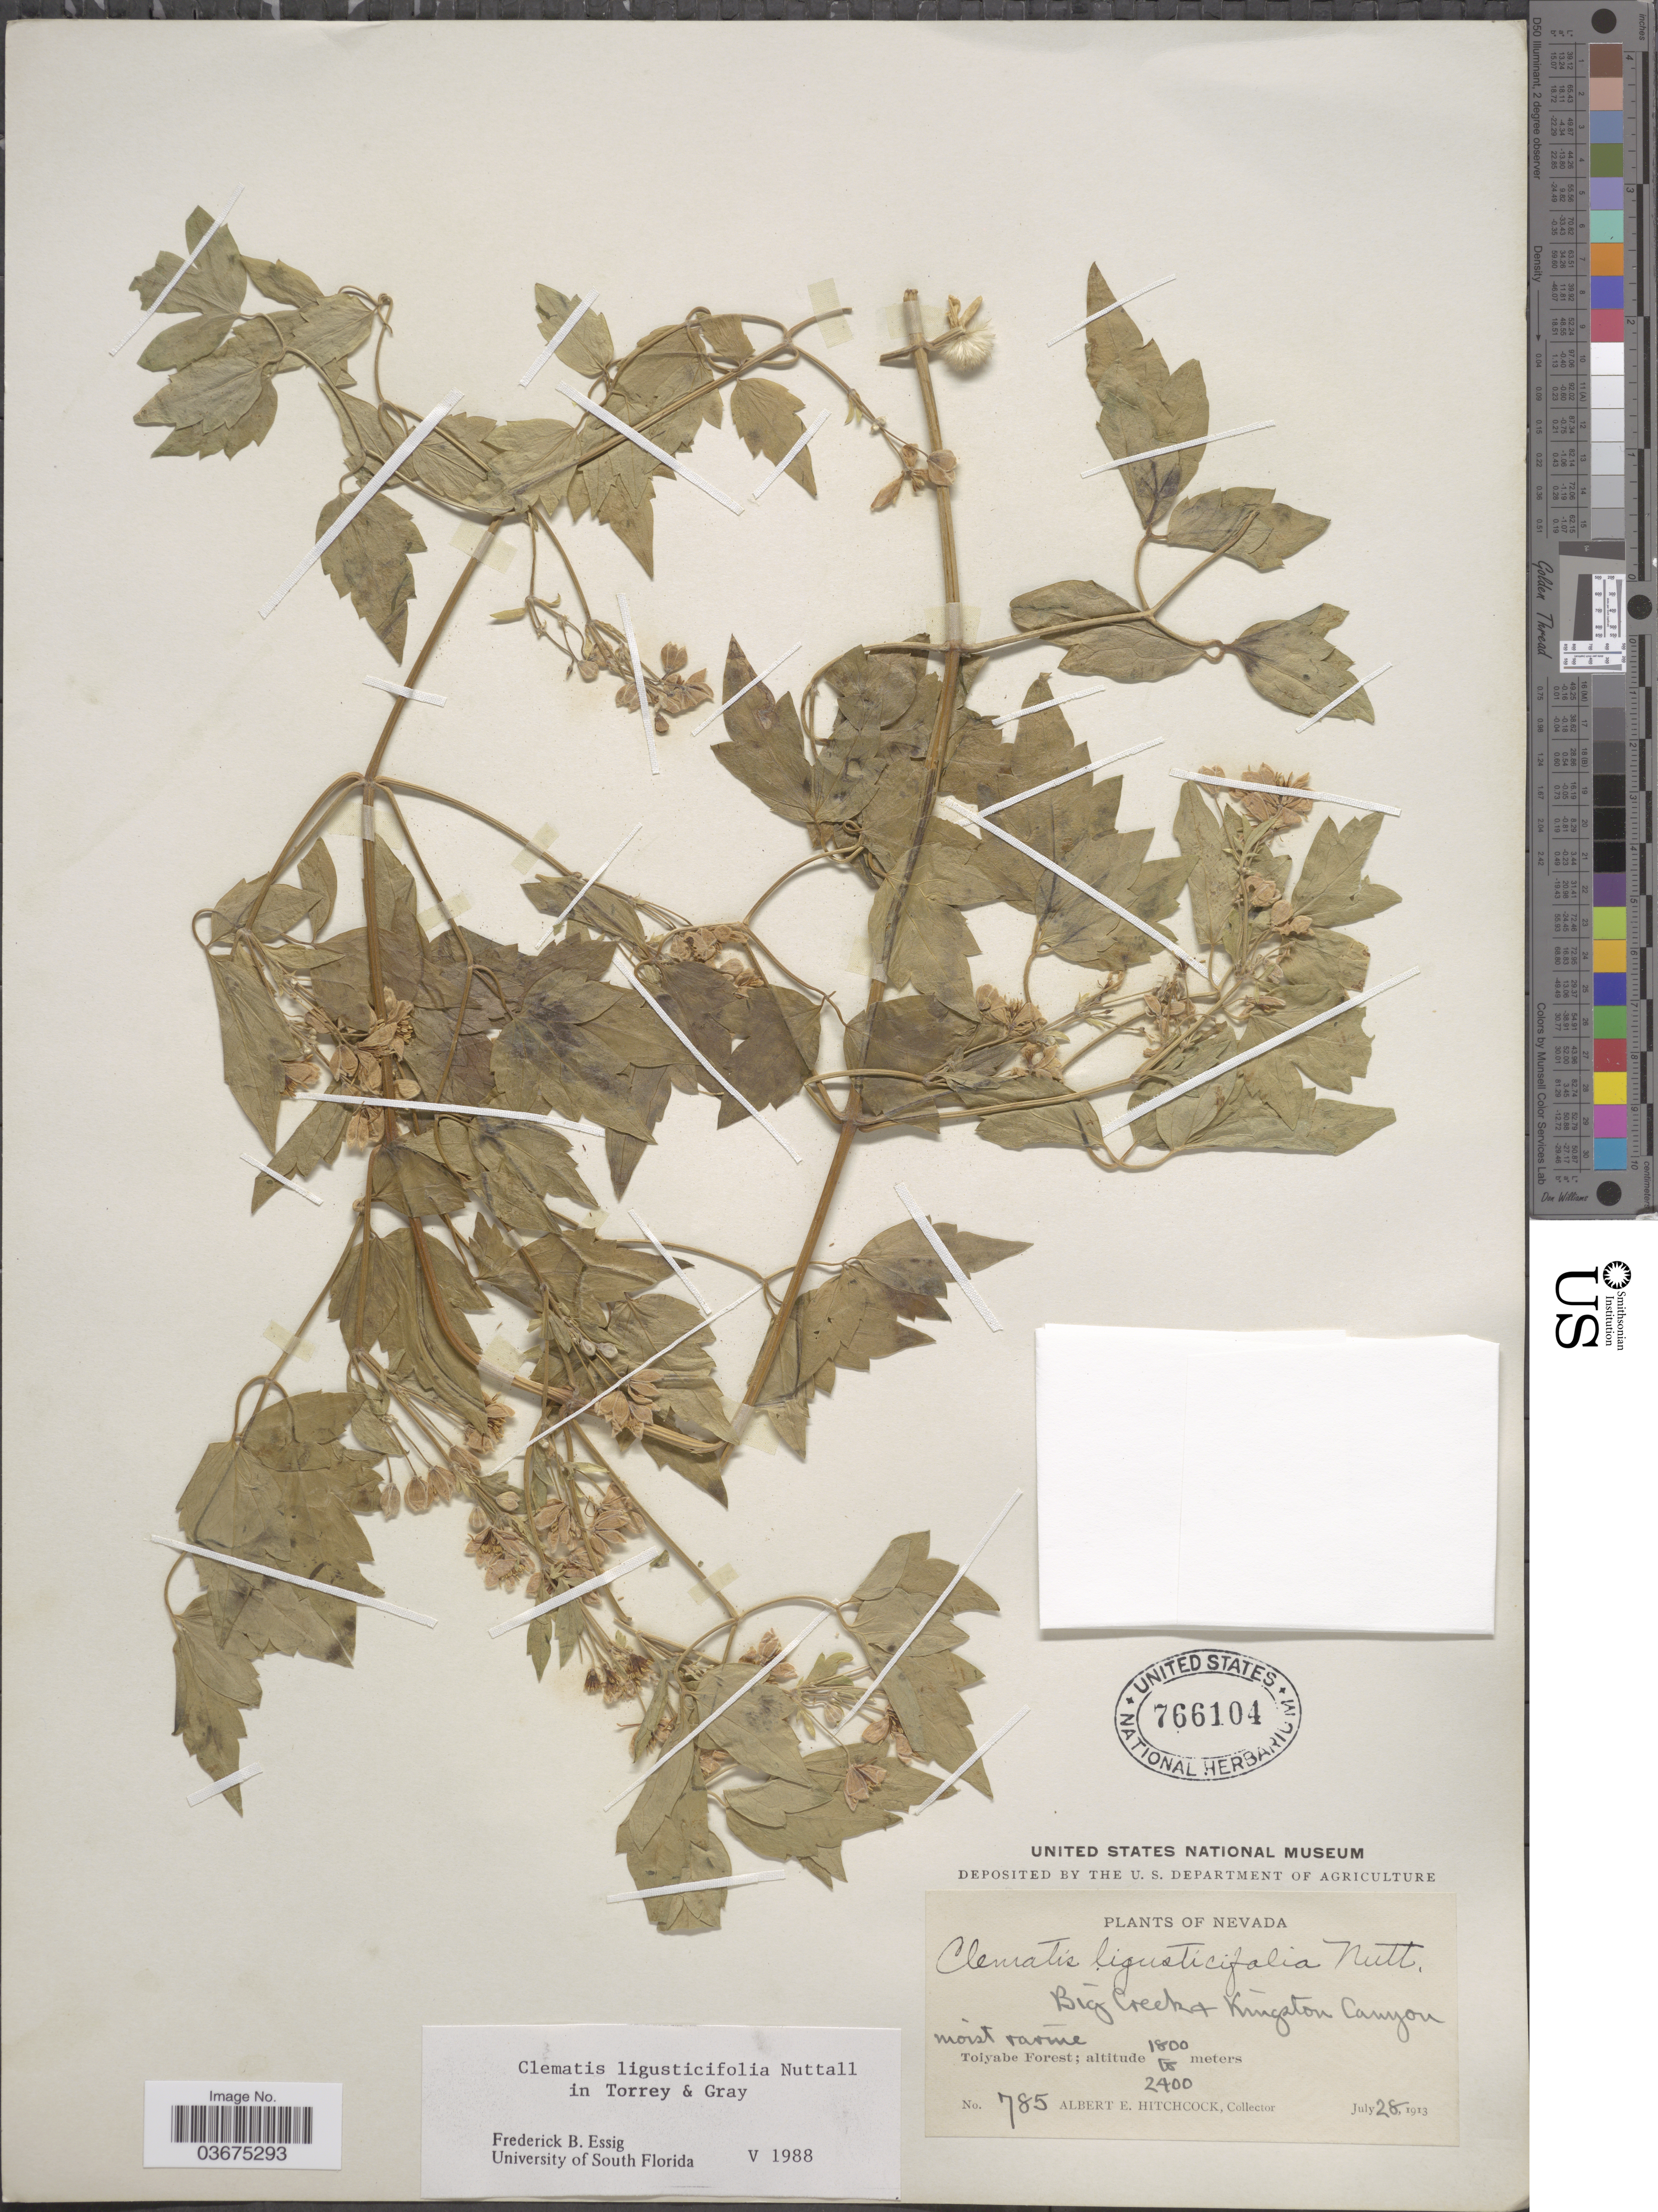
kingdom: Plantae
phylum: Tracheophyta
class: Magnoliopsida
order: Ranunculales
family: Ranunculaceae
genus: Clematis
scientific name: Clematis ligusticifolia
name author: Nutt.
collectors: A. Hitchcock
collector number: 785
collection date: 1913-07-28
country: United States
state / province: Nevada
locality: Big Creek & Kingston Canyon. Toiyabe Forest.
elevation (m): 1800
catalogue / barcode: US 766104